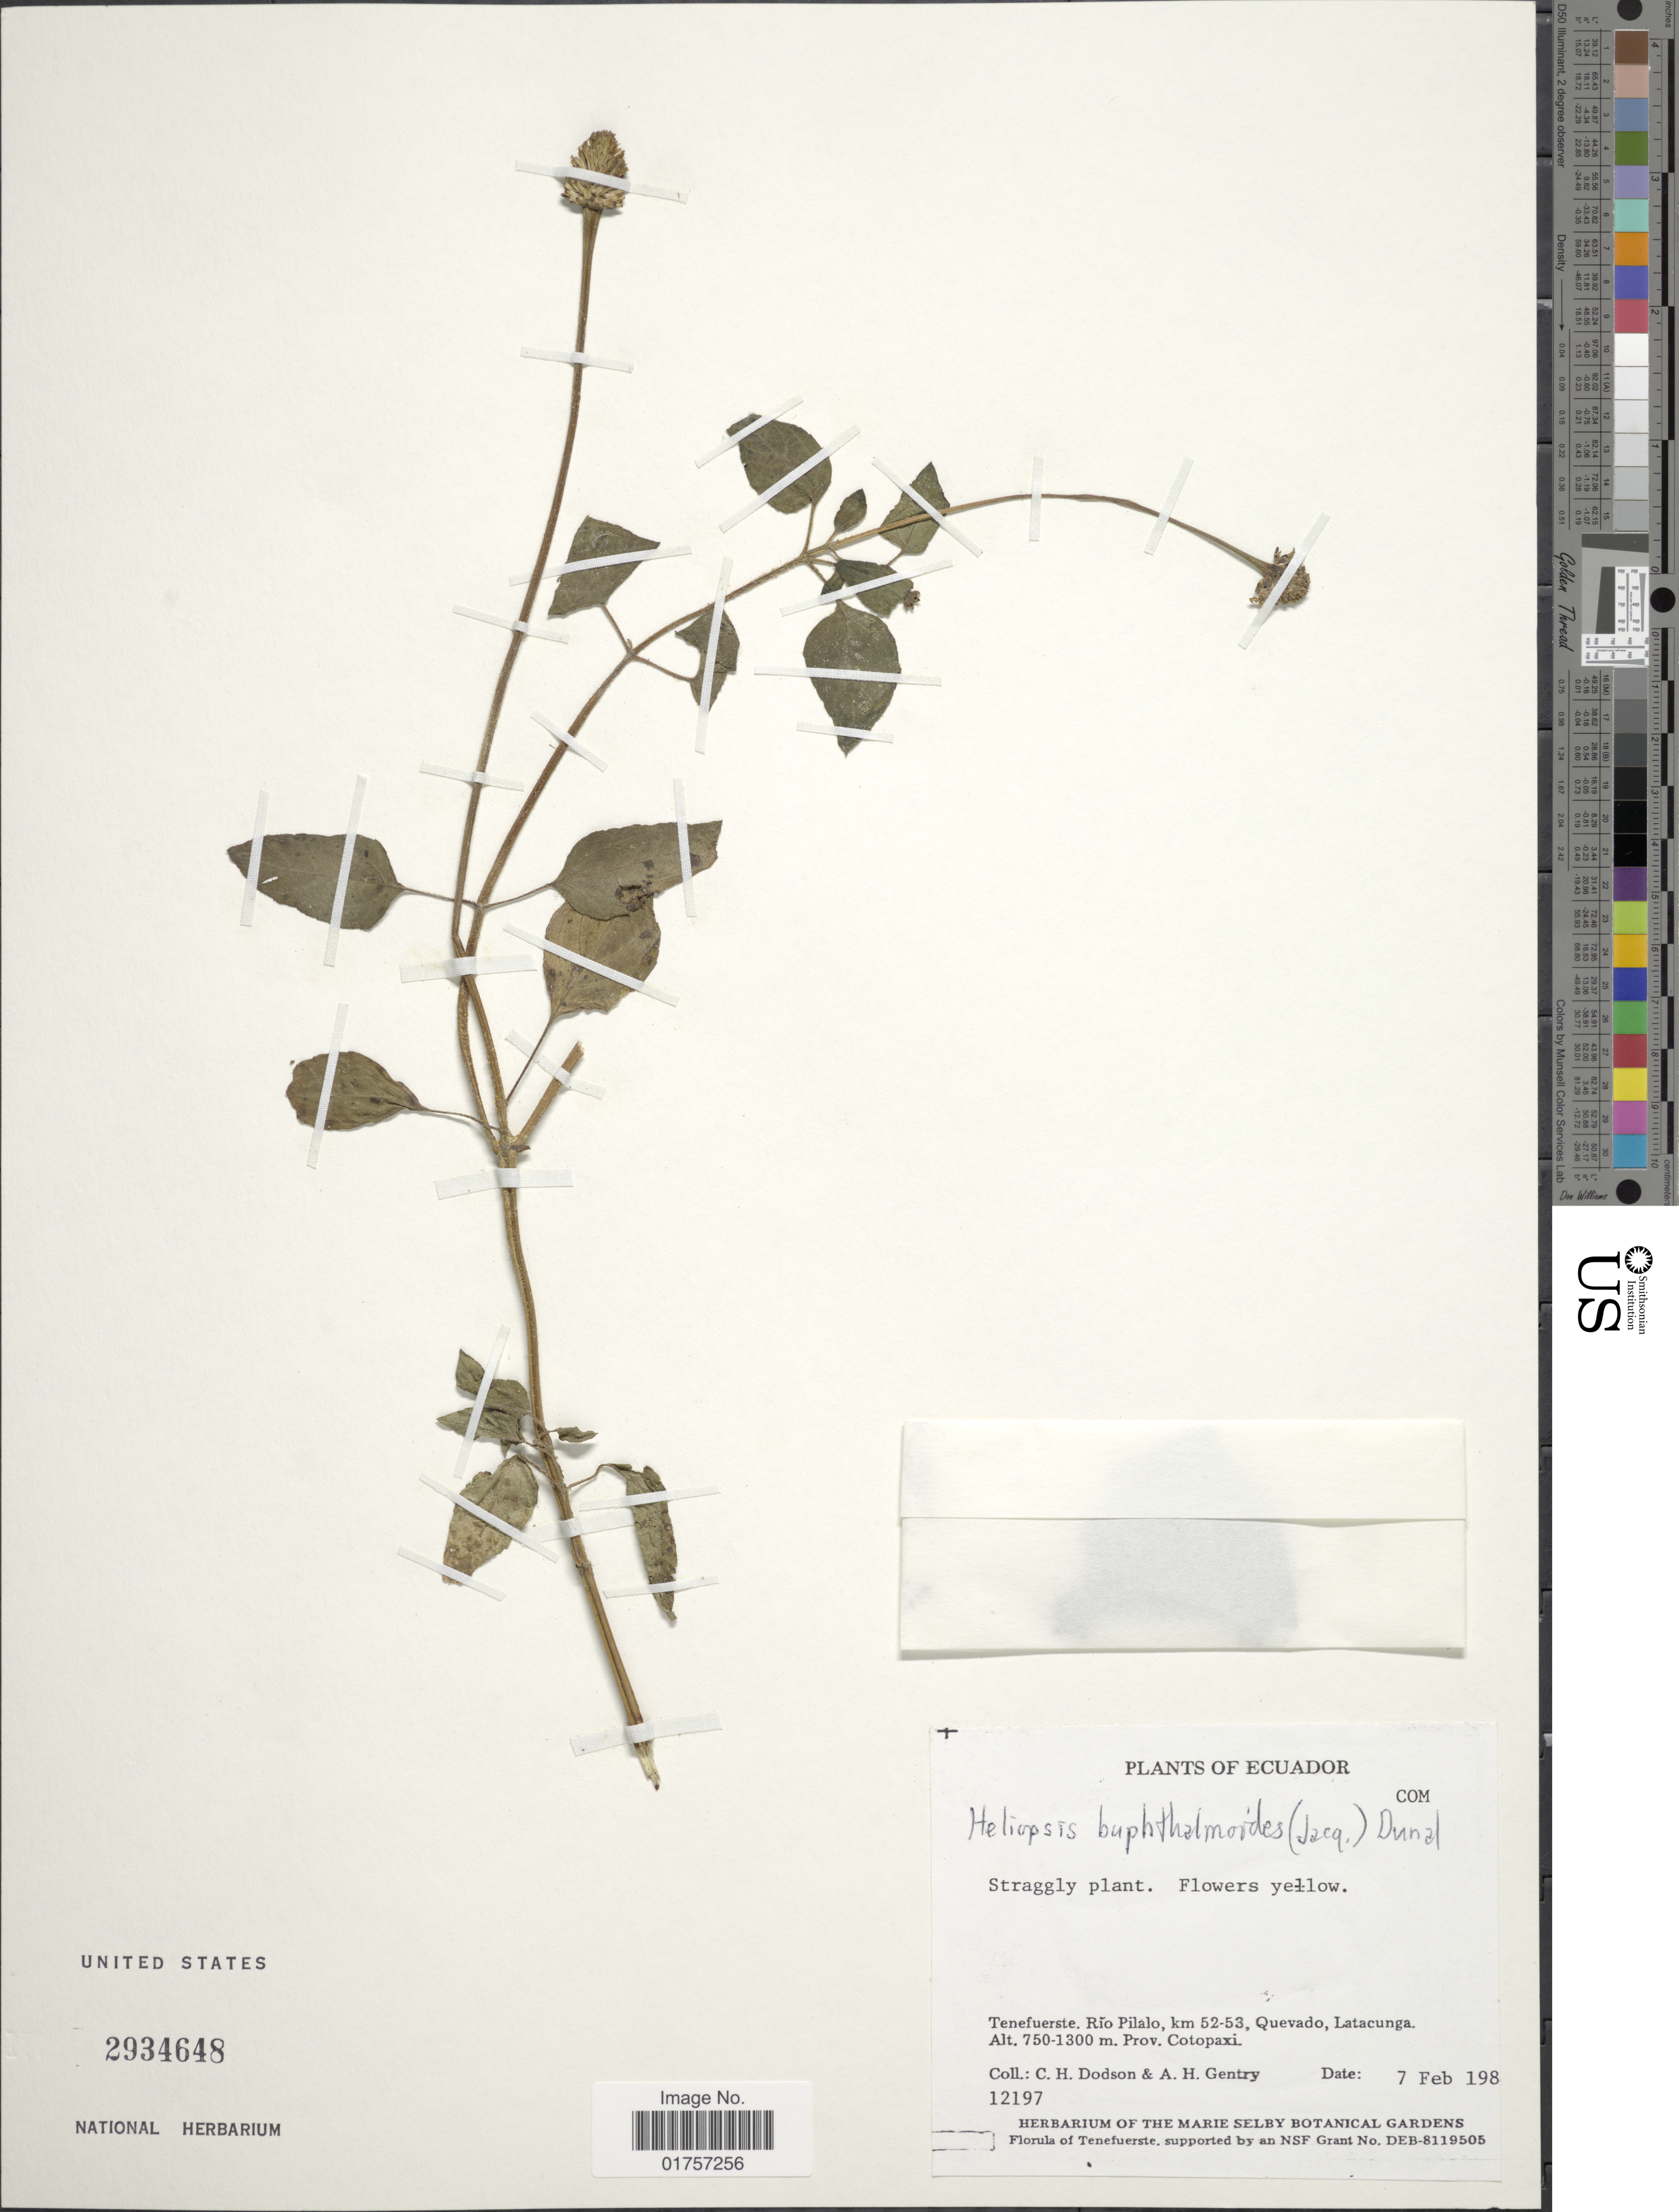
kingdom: Plantae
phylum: Tracheophyta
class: Magnoliopsida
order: Asterales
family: Asteraceae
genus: Heliopsis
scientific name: Heliopsis buphthalmoides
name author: (Jacq.) Dunal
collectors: C. H. Dodson & A. H. Gentry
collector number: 12197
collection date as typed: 198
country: Ecuador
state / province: Cotopaxi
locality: Tenefuerste. Río Pílalo, km 52-53, Quevado, Latacunga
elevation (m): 750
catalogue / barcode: US 2934648